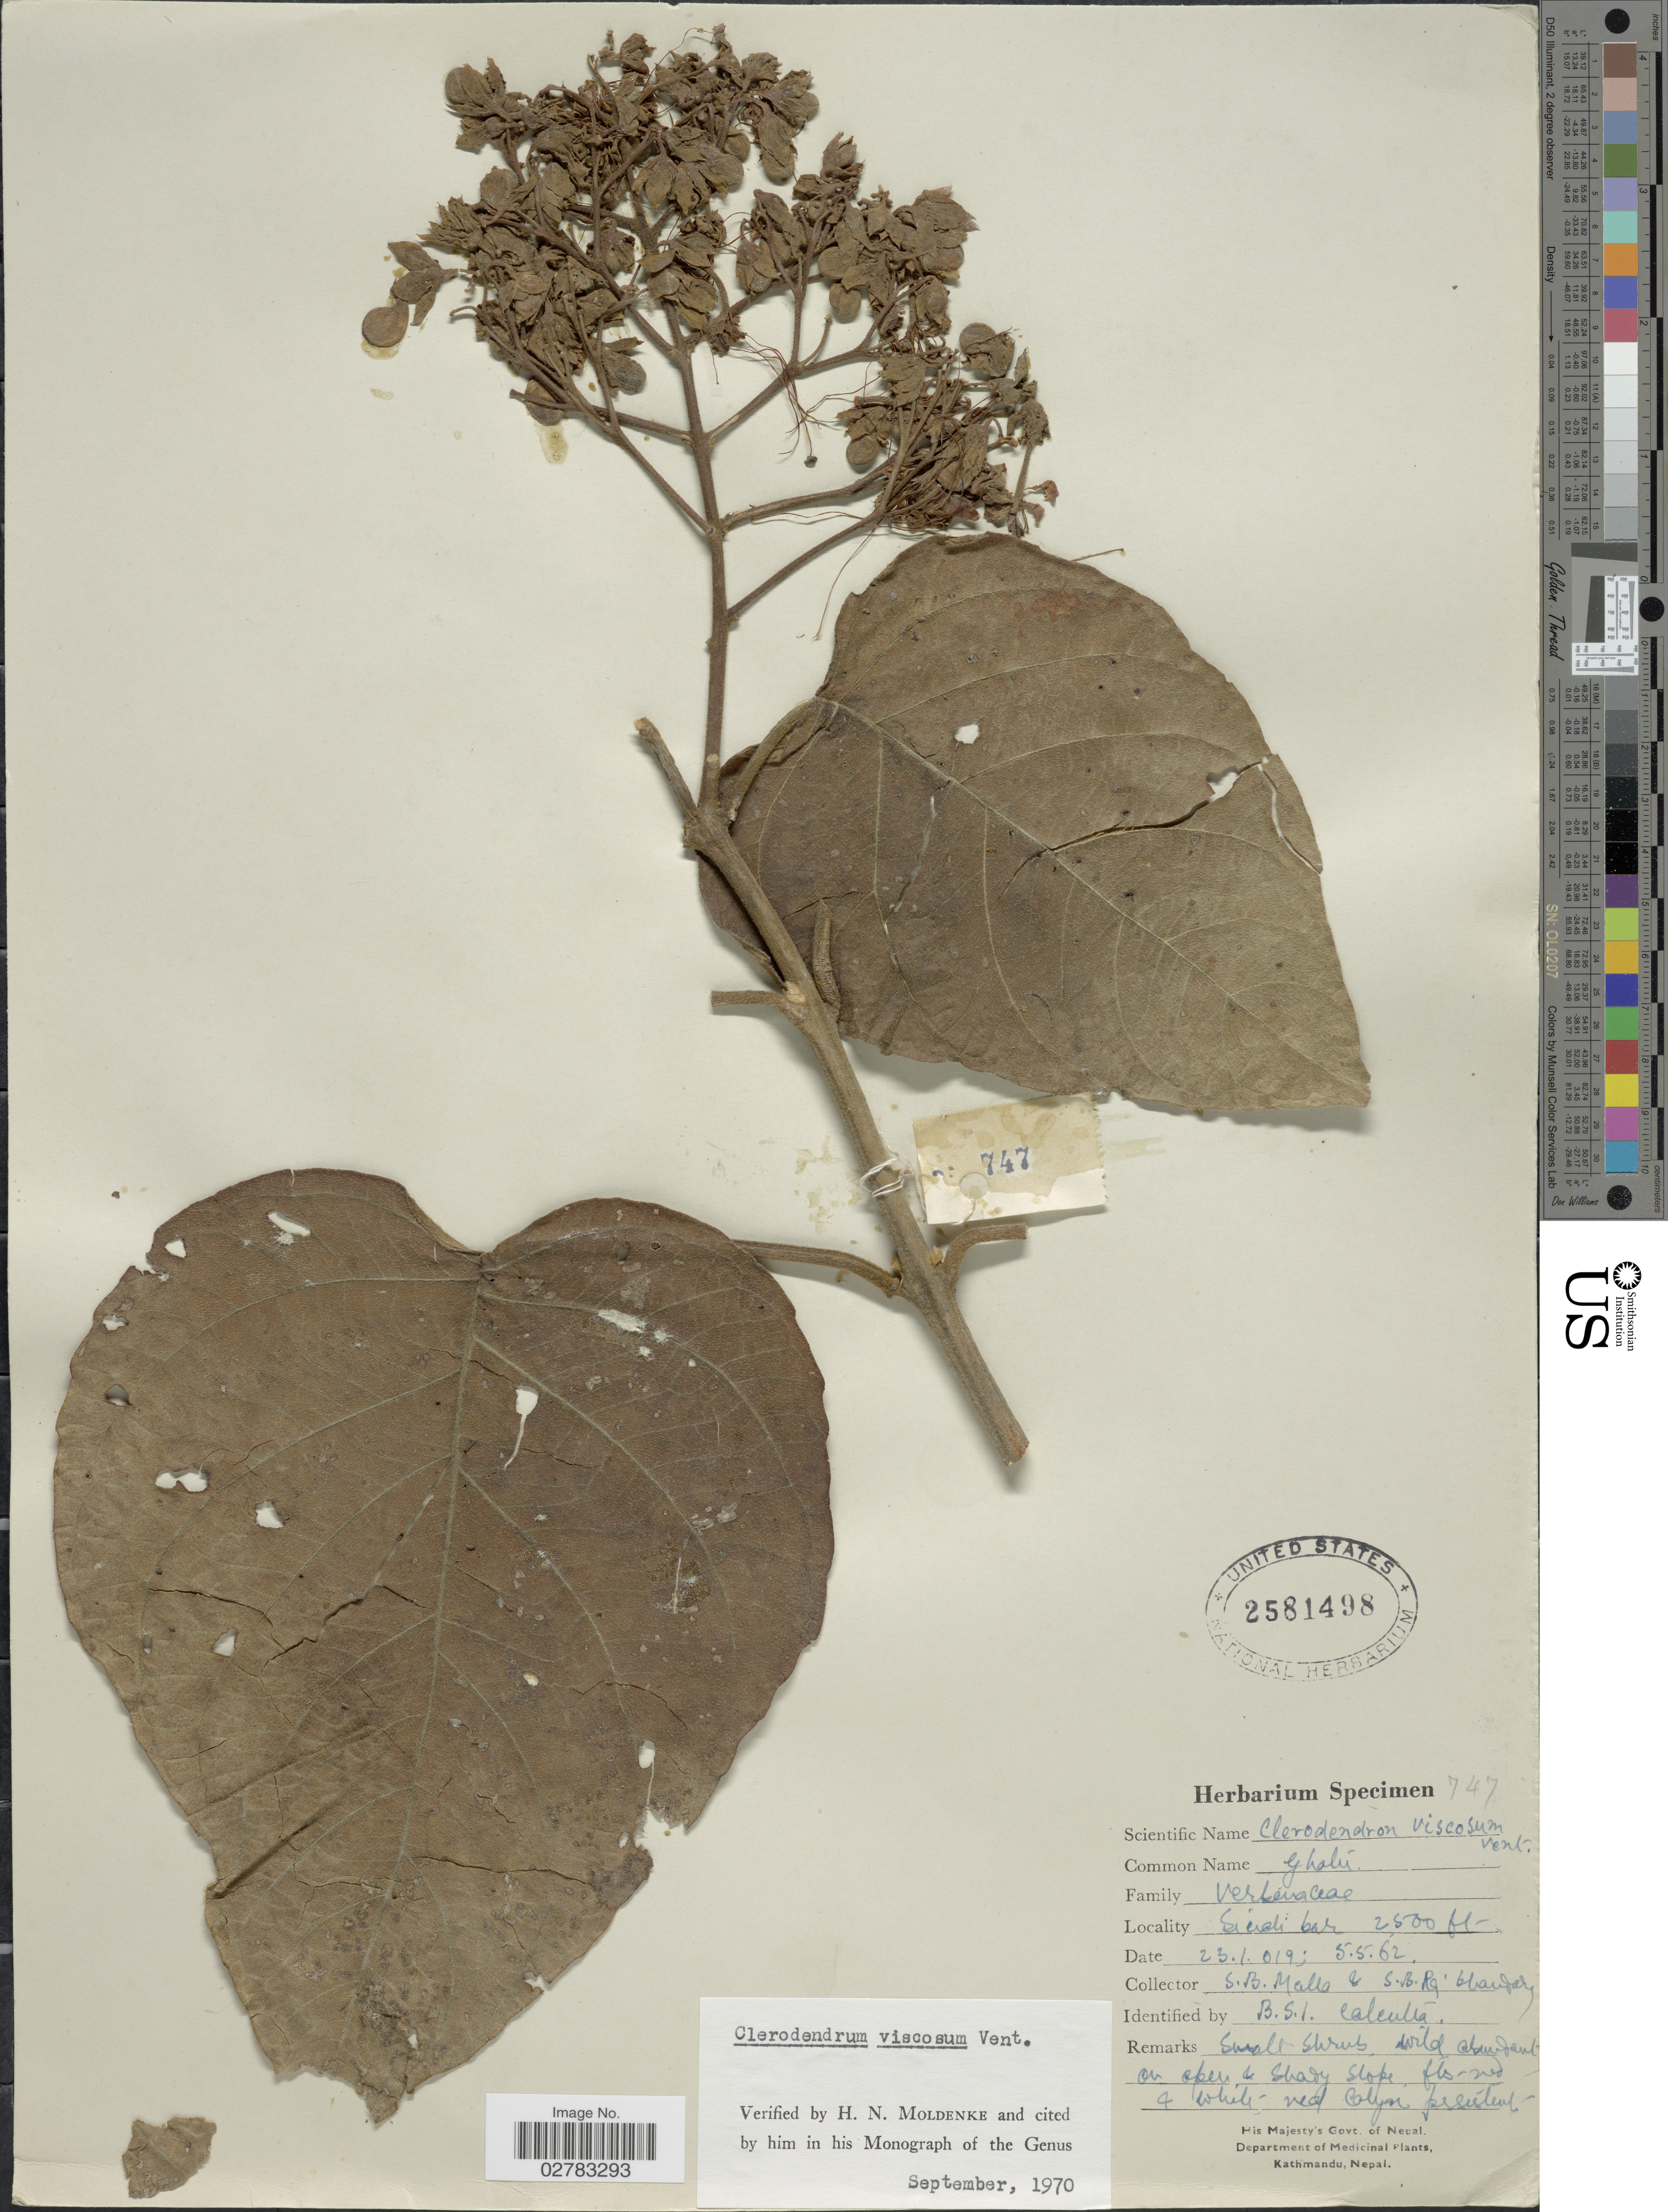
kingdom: Plantae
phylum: Tracheophyta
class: Magnoliopsida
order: Lamiales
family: Lamiaceae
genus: Clerodendrum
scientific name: Clerodendrum viscosum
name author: Vent.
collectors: S. Malla & S. Rajbhaudari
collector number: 747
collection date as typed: Transcribed d/m/y: 5/5/62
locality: Sierdi [interpreted] bar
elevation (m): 762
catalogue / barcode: US 2581498